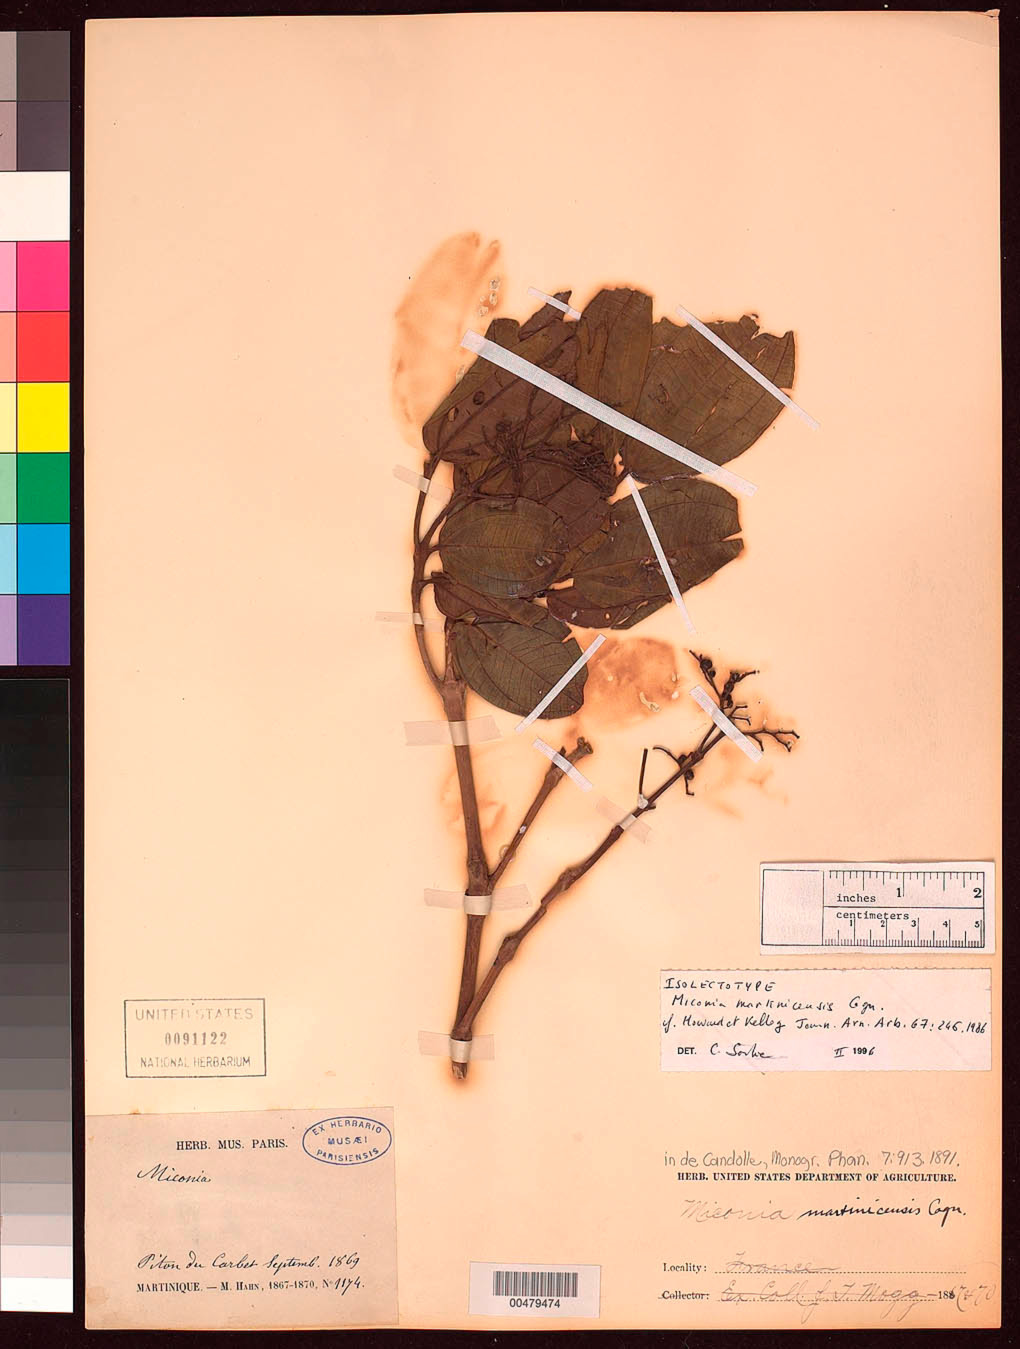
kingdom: Plantae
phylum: Tracheophyta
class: Magnoliopsida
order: Myrtales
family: Melastomataceae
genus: Miconia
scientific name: Miconia martinicensis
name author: Cogn. in A. DC.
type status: Isolectotype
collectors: M. Hahn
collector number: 1174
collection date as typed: Sep 1869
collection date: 1869-09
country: Martinique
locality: Piton du Carbet.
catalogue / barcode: US 91122